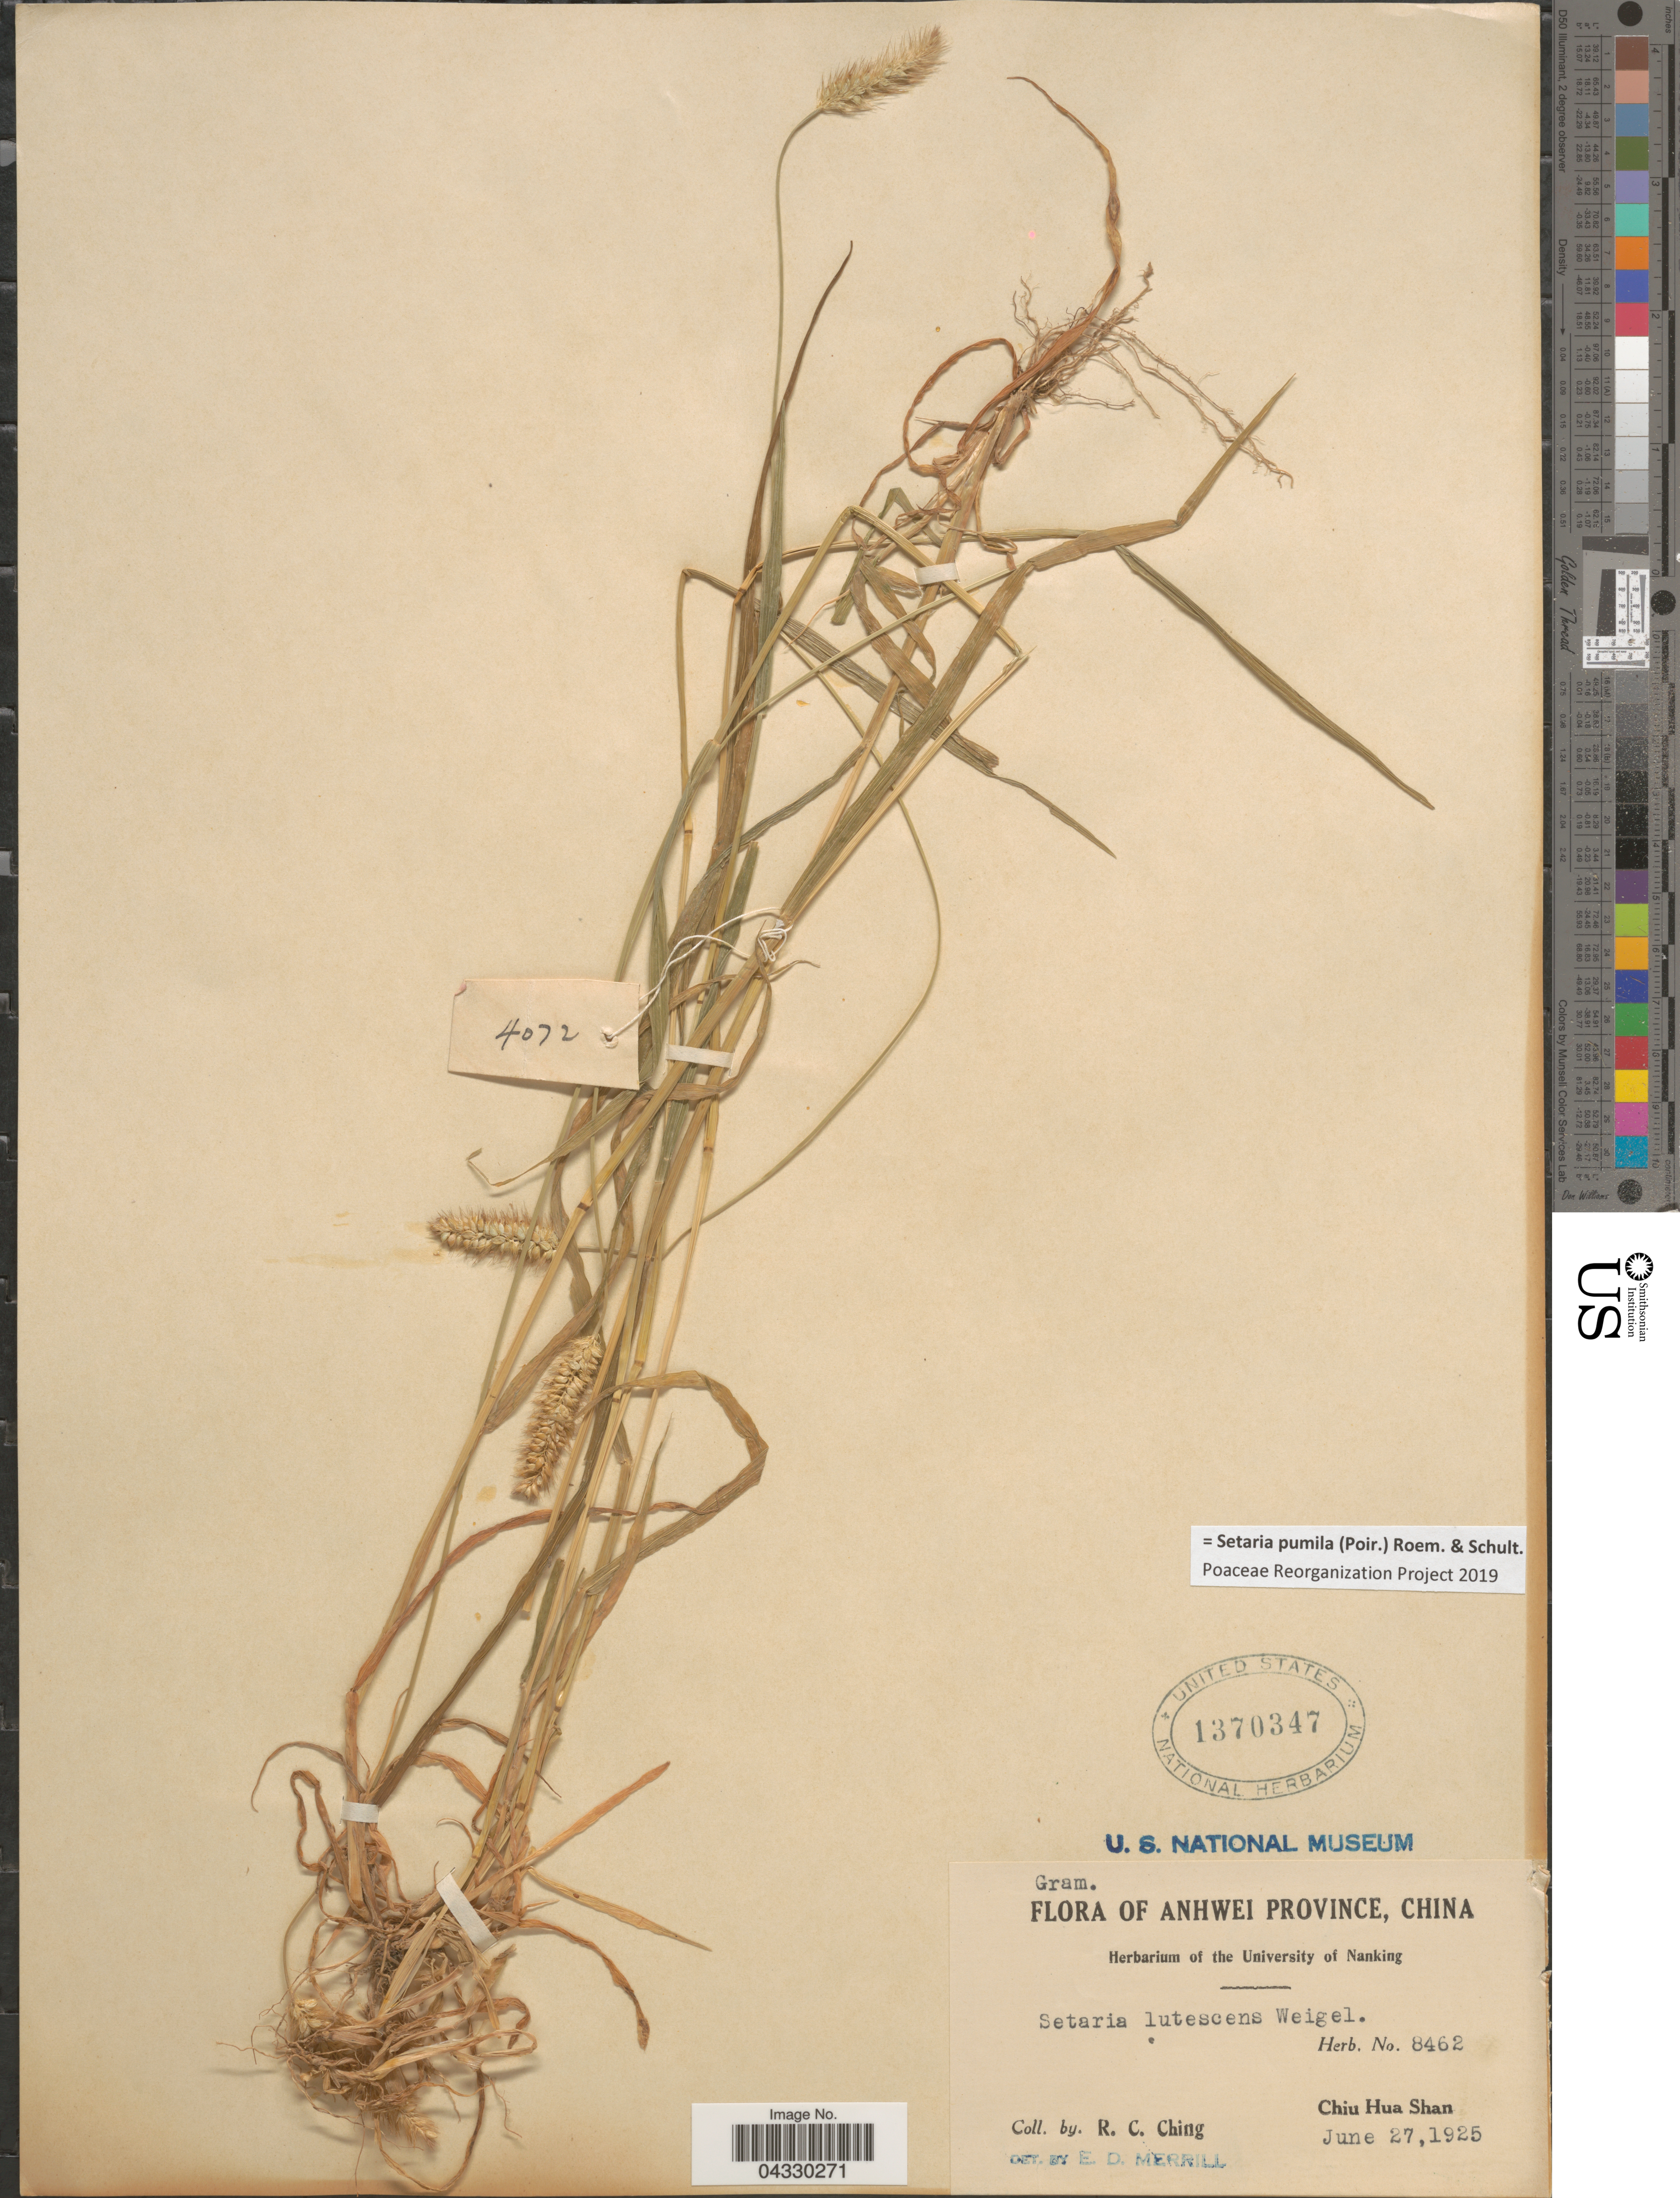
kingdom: Plantae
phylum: Tracheophyta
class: Liliopsida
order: Poales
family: Poaceae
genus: Setaria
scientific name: Setaria pumila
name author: (Poir.) Roem. & Schult.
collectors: R. C. Ching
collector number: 8462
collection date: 1925-06-27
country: China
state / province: Anhui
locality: Anhwei Province. Chiu Hua Shan.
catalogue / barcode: US 1370347